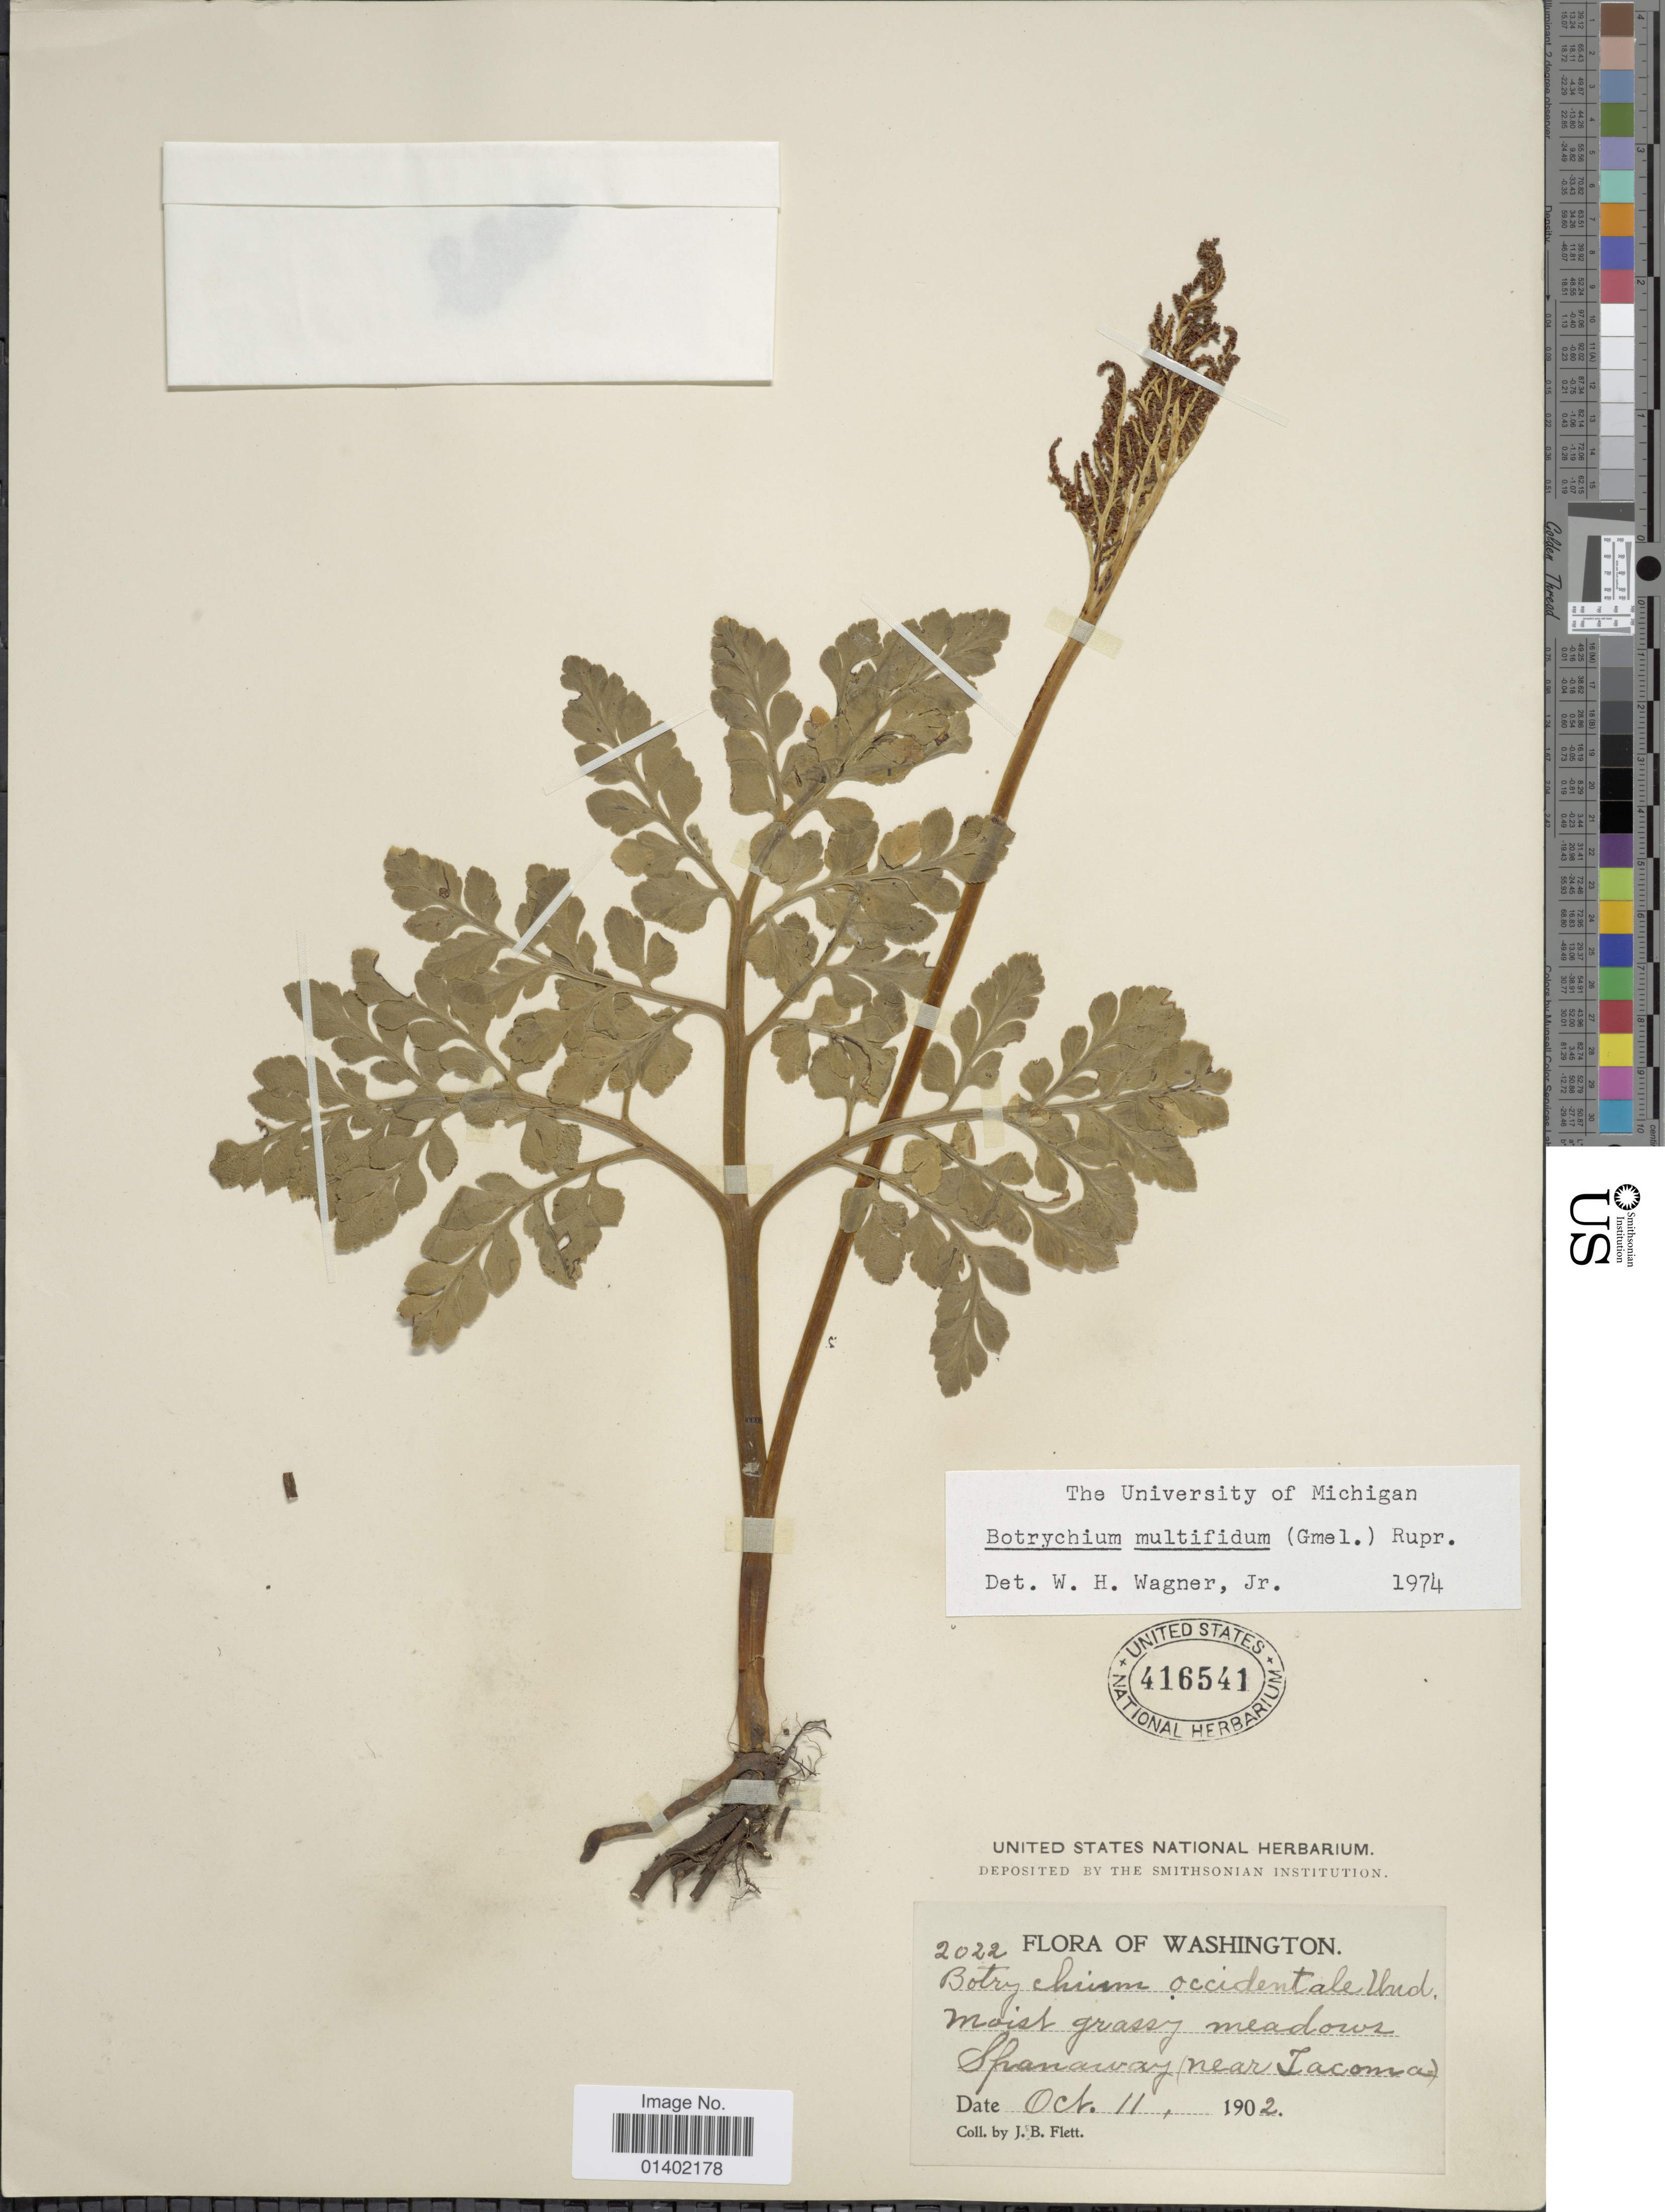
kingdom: Plantae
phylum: Tracheophyta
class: Polypodiopsida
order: Ophioglossales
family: Ophioglossaceae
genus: Botrychium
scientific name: Botrychium multifidum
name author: (J.F. Gmel.) Rupr.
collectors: J. Flett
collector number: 2022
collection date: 1902-10-11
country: United States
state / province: Washington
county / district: Pierce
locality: Flora of Washington, Spanaway (near Tacoma)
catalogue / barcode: US 416541